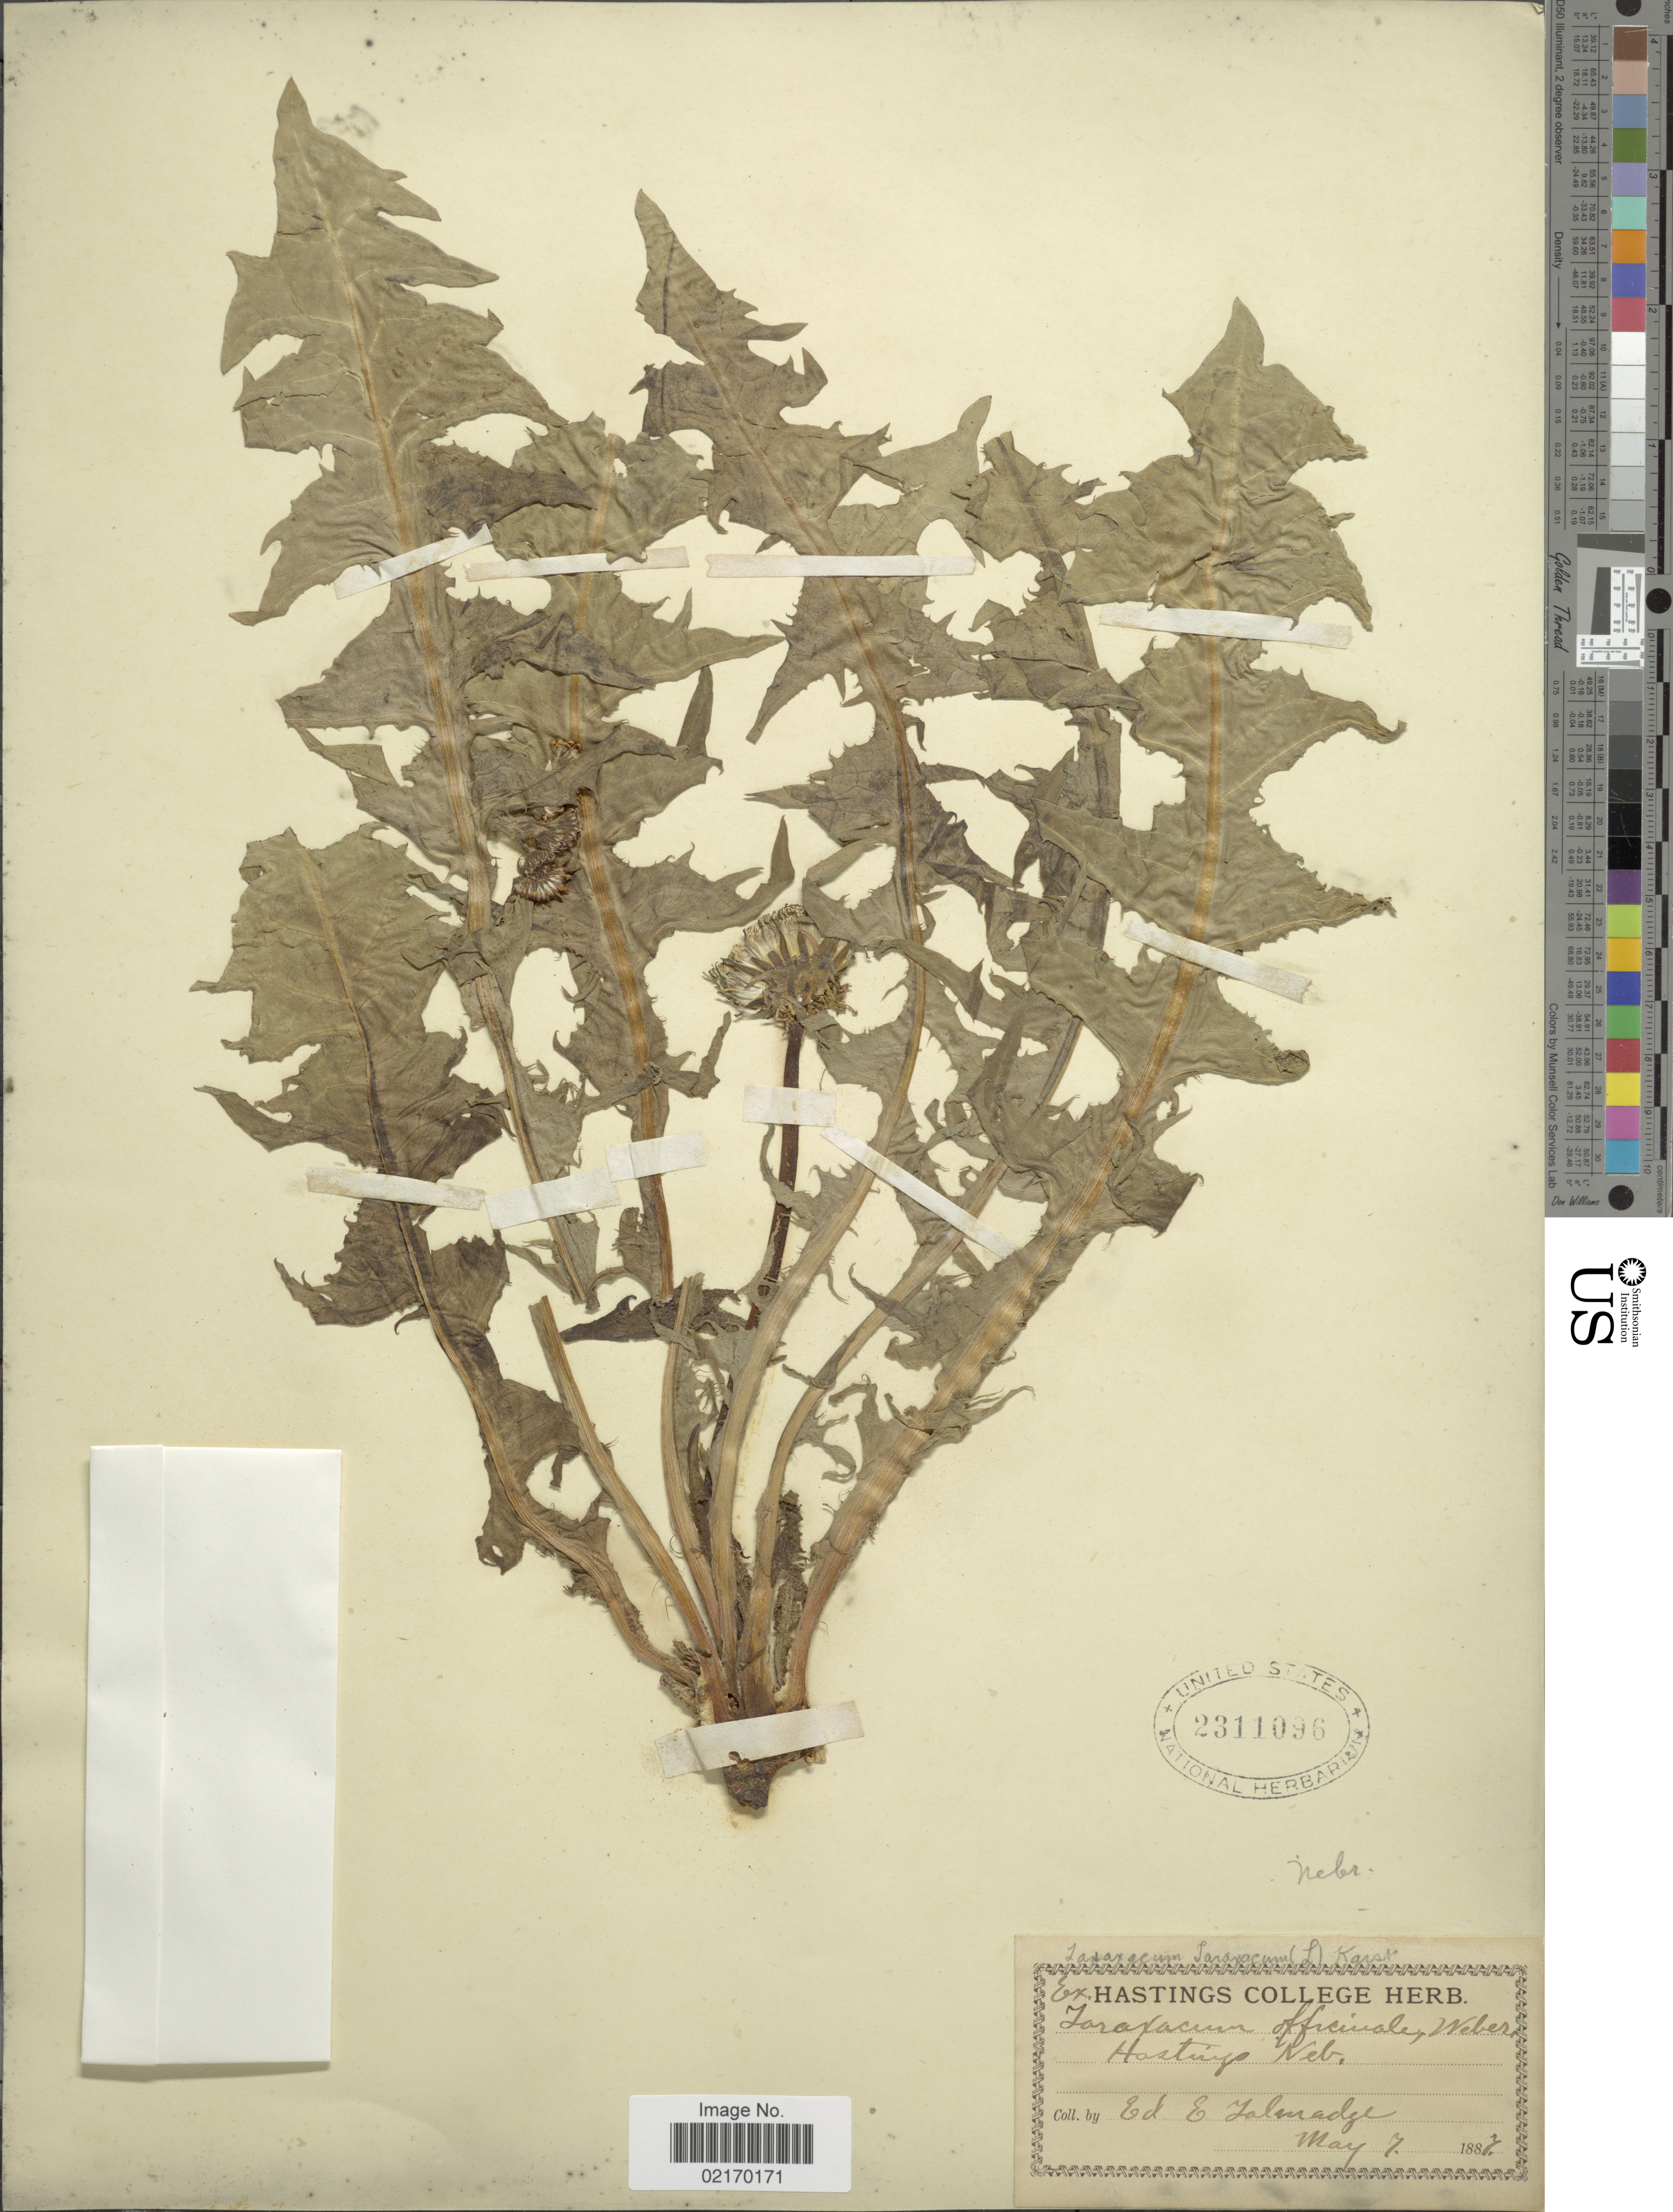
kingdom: Plantae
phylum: Tracheophyta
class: Magnoliopsida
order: Asterales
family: Asteraceae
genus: Taraxacum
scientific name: Taraxacum sp.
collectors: E. Talmadge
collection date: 1887-05-07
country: United States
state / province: Nebraska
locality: Hastings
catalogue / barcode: US 2311096